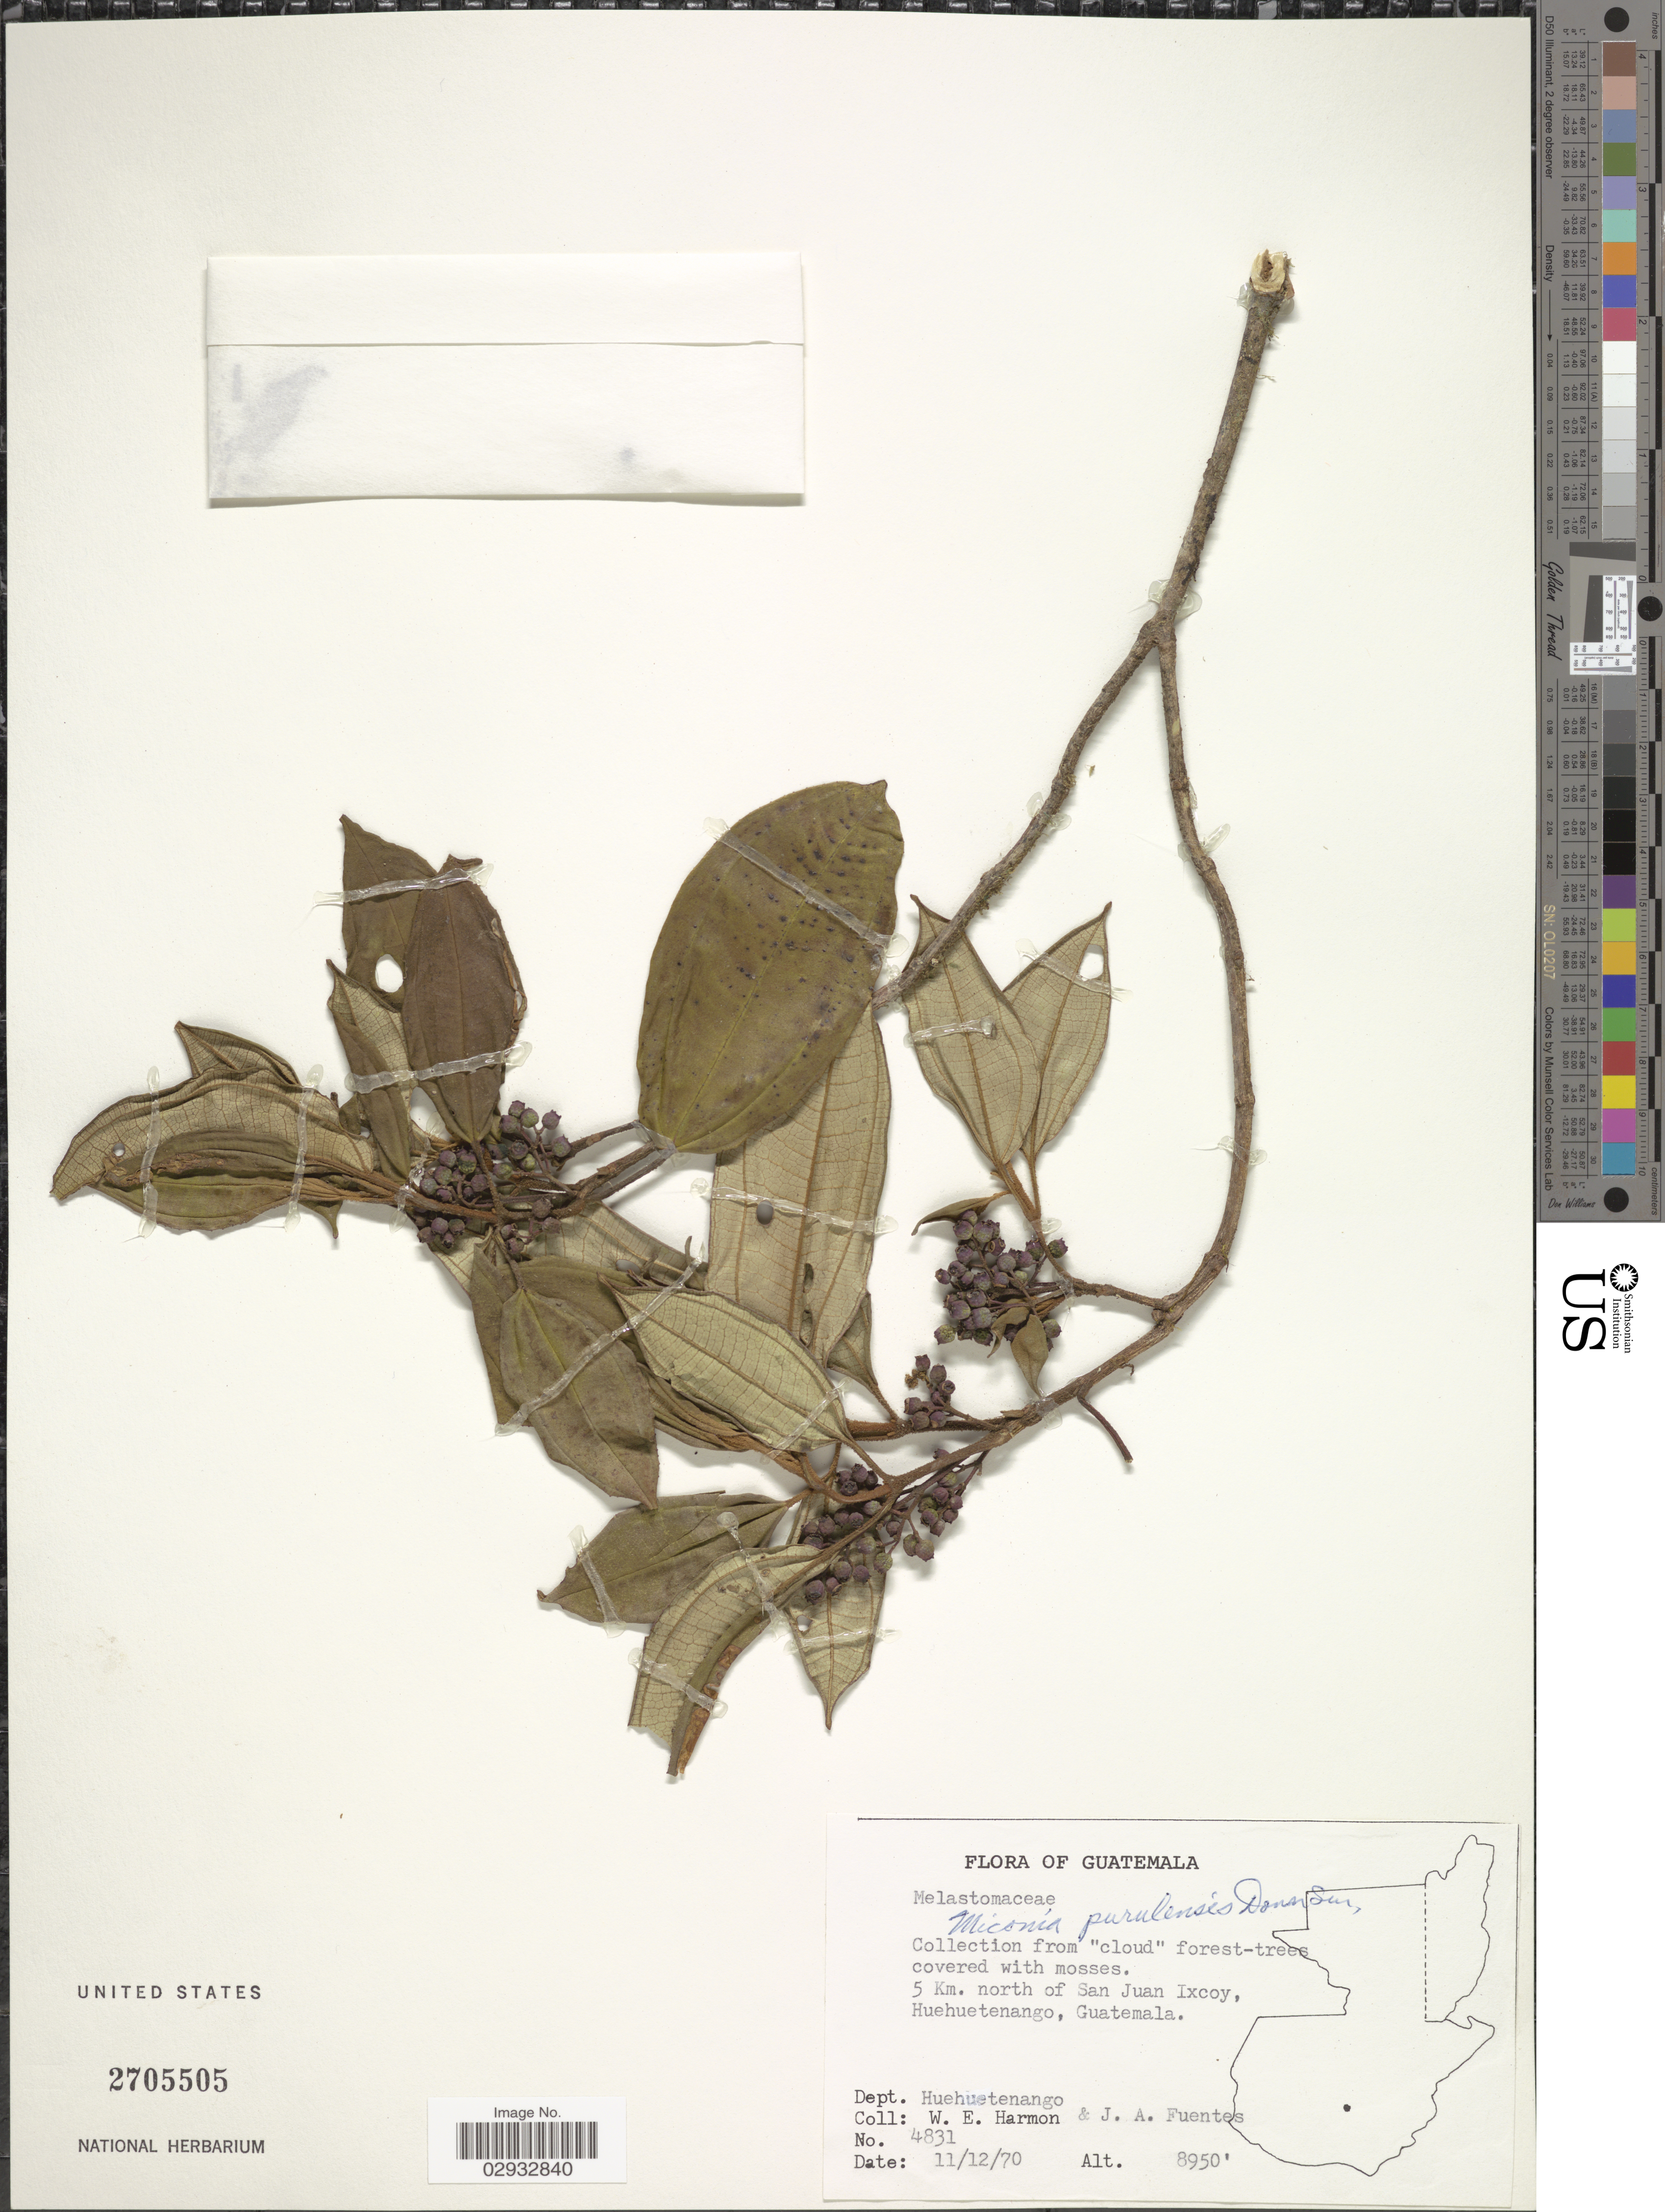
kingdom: Plantae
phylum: Tracheophyta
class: Magnoliopsida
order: Myrtales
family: Melastomataceae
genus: Miconia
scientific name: Miconia hemenostigma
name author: Naudin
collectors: W. E. Harmon & J. Fuentes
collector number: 4831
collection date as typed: Transcribed d/m/y: 11/12/70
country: Guatemala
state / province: Huehuetenango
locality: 5 Km. north of San Juan Ixcoy.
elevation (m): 2728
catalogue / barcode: US 2705505